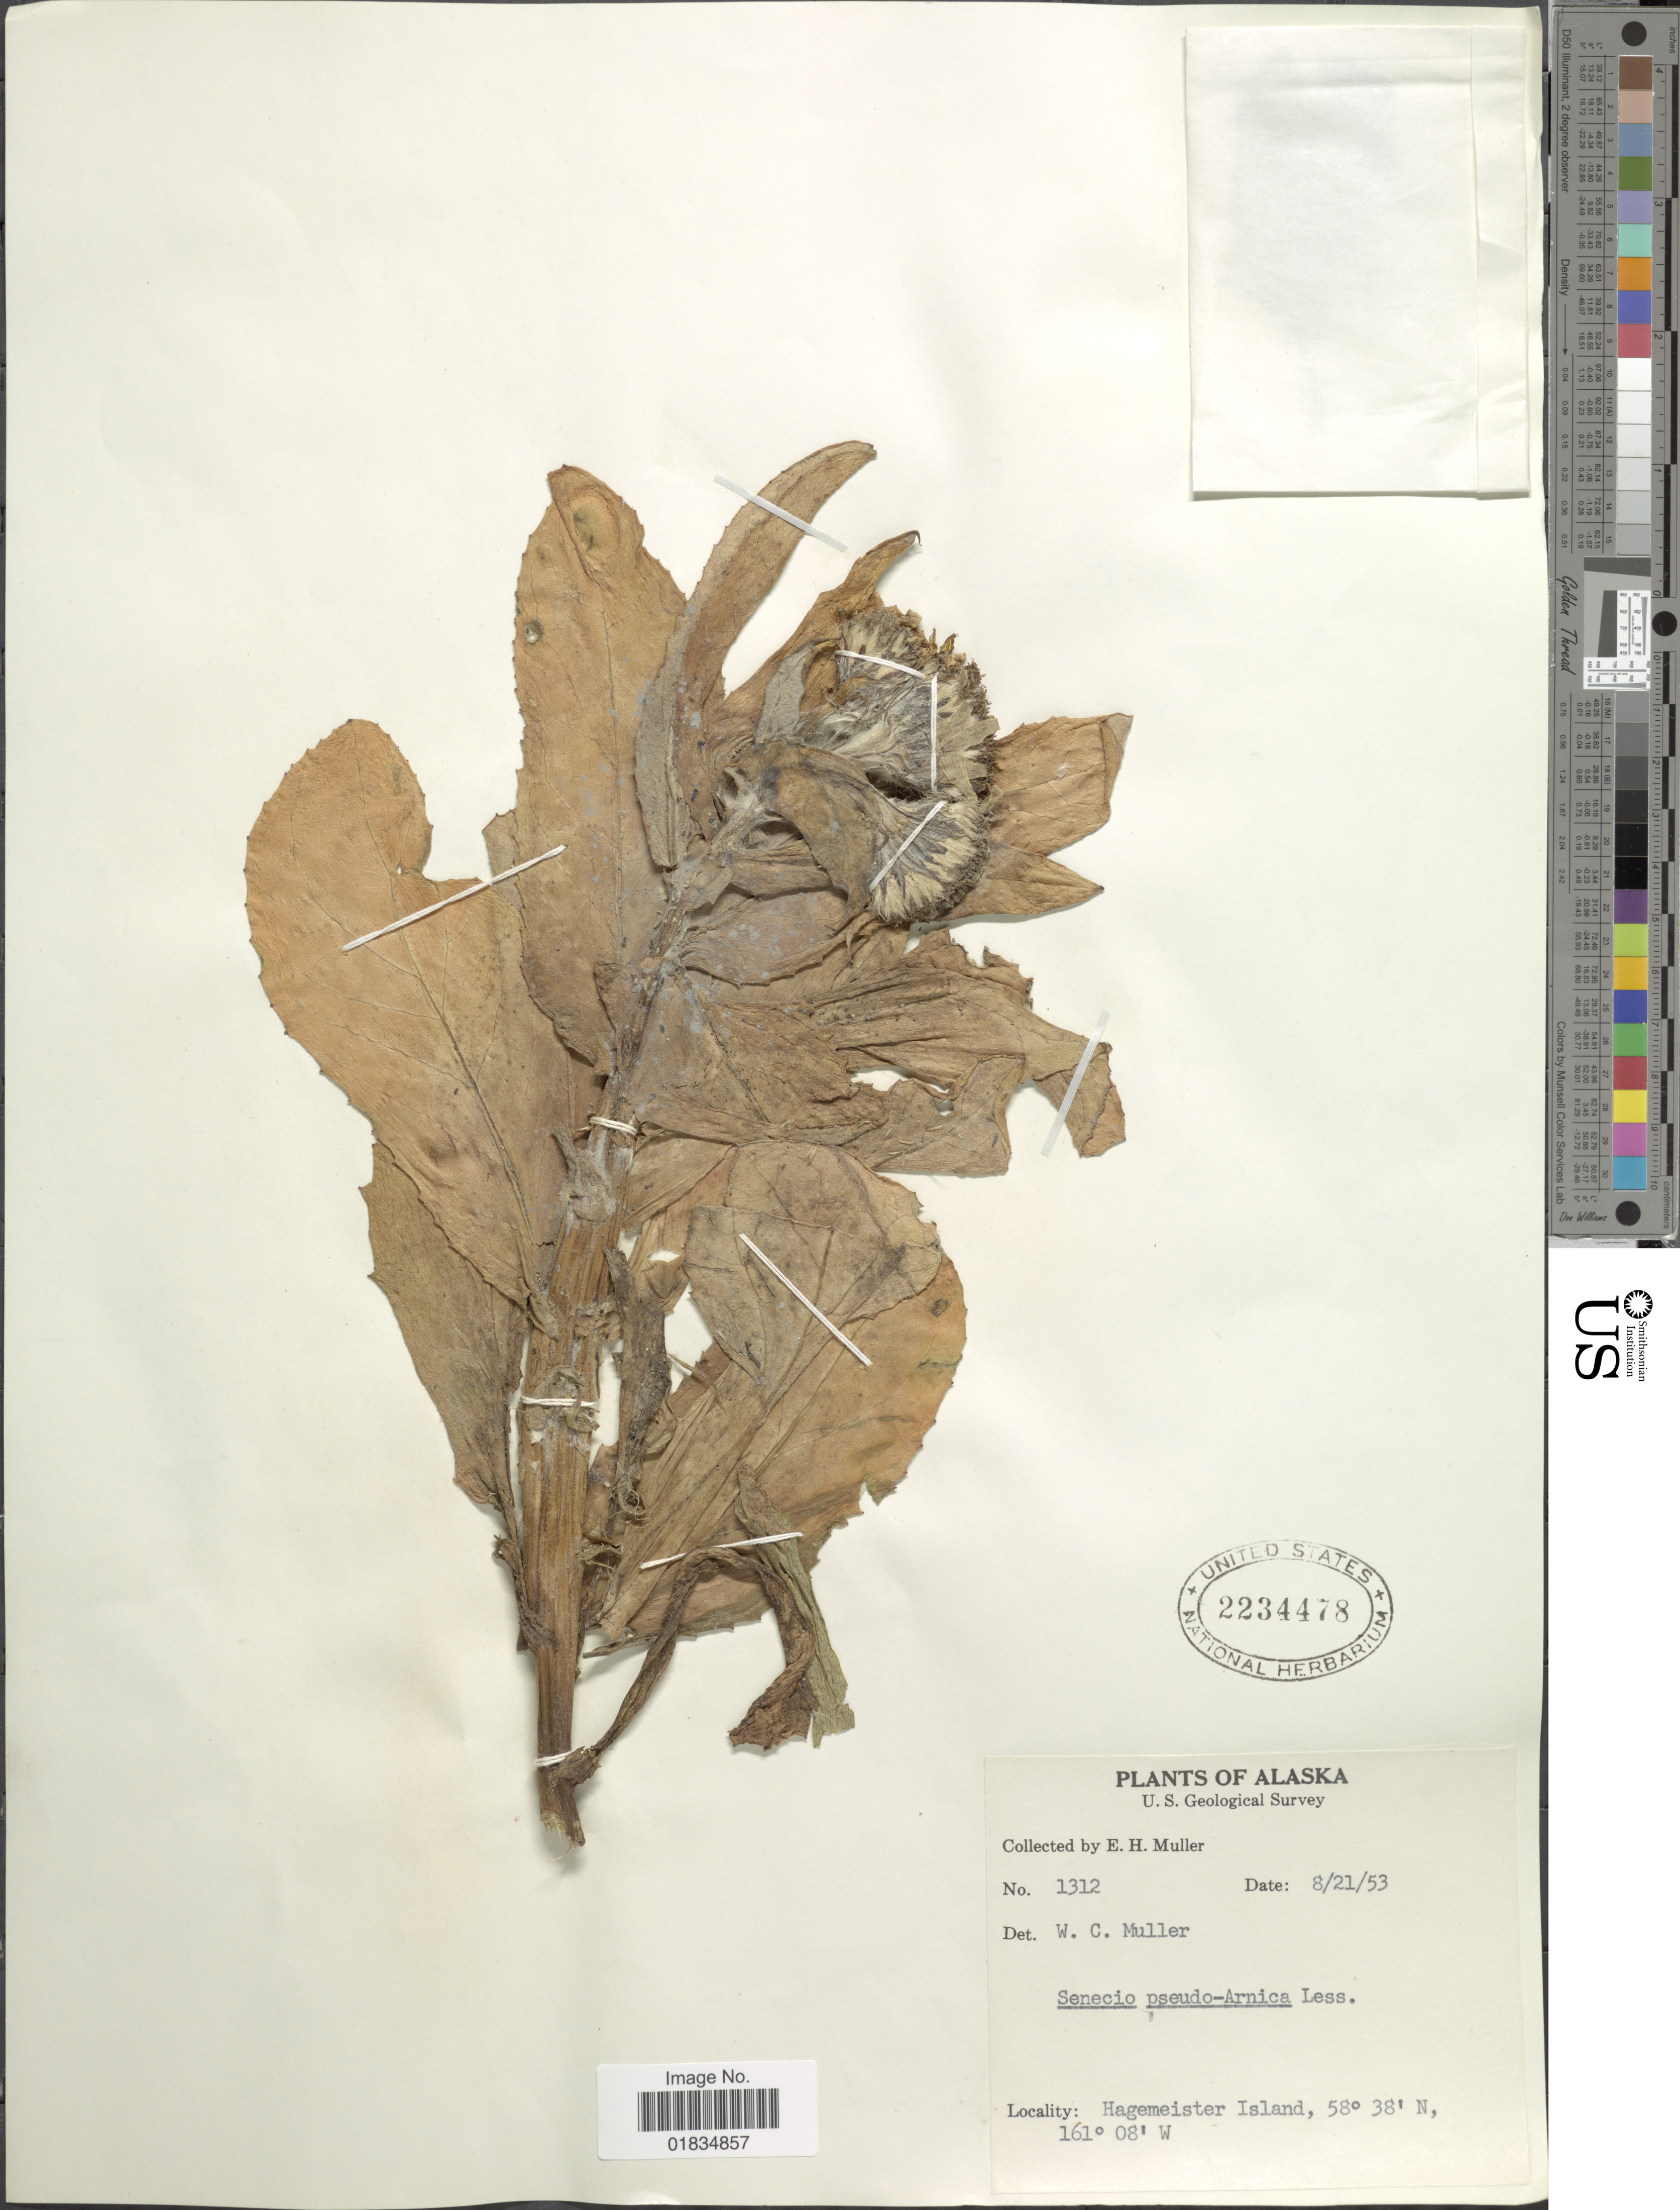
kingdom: Plantae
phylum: Tracheophyta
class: Magnoliopsida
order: Asterales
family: Asteraceae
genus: Senecio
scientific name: Senecio pseudo-elegans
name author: Less.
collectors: E. H. Muller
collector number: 1312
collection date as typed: Transcribed d/m/y: 21/8/53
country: United States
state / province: Alaska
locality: Hagemeister Island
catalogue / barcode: US 2234478